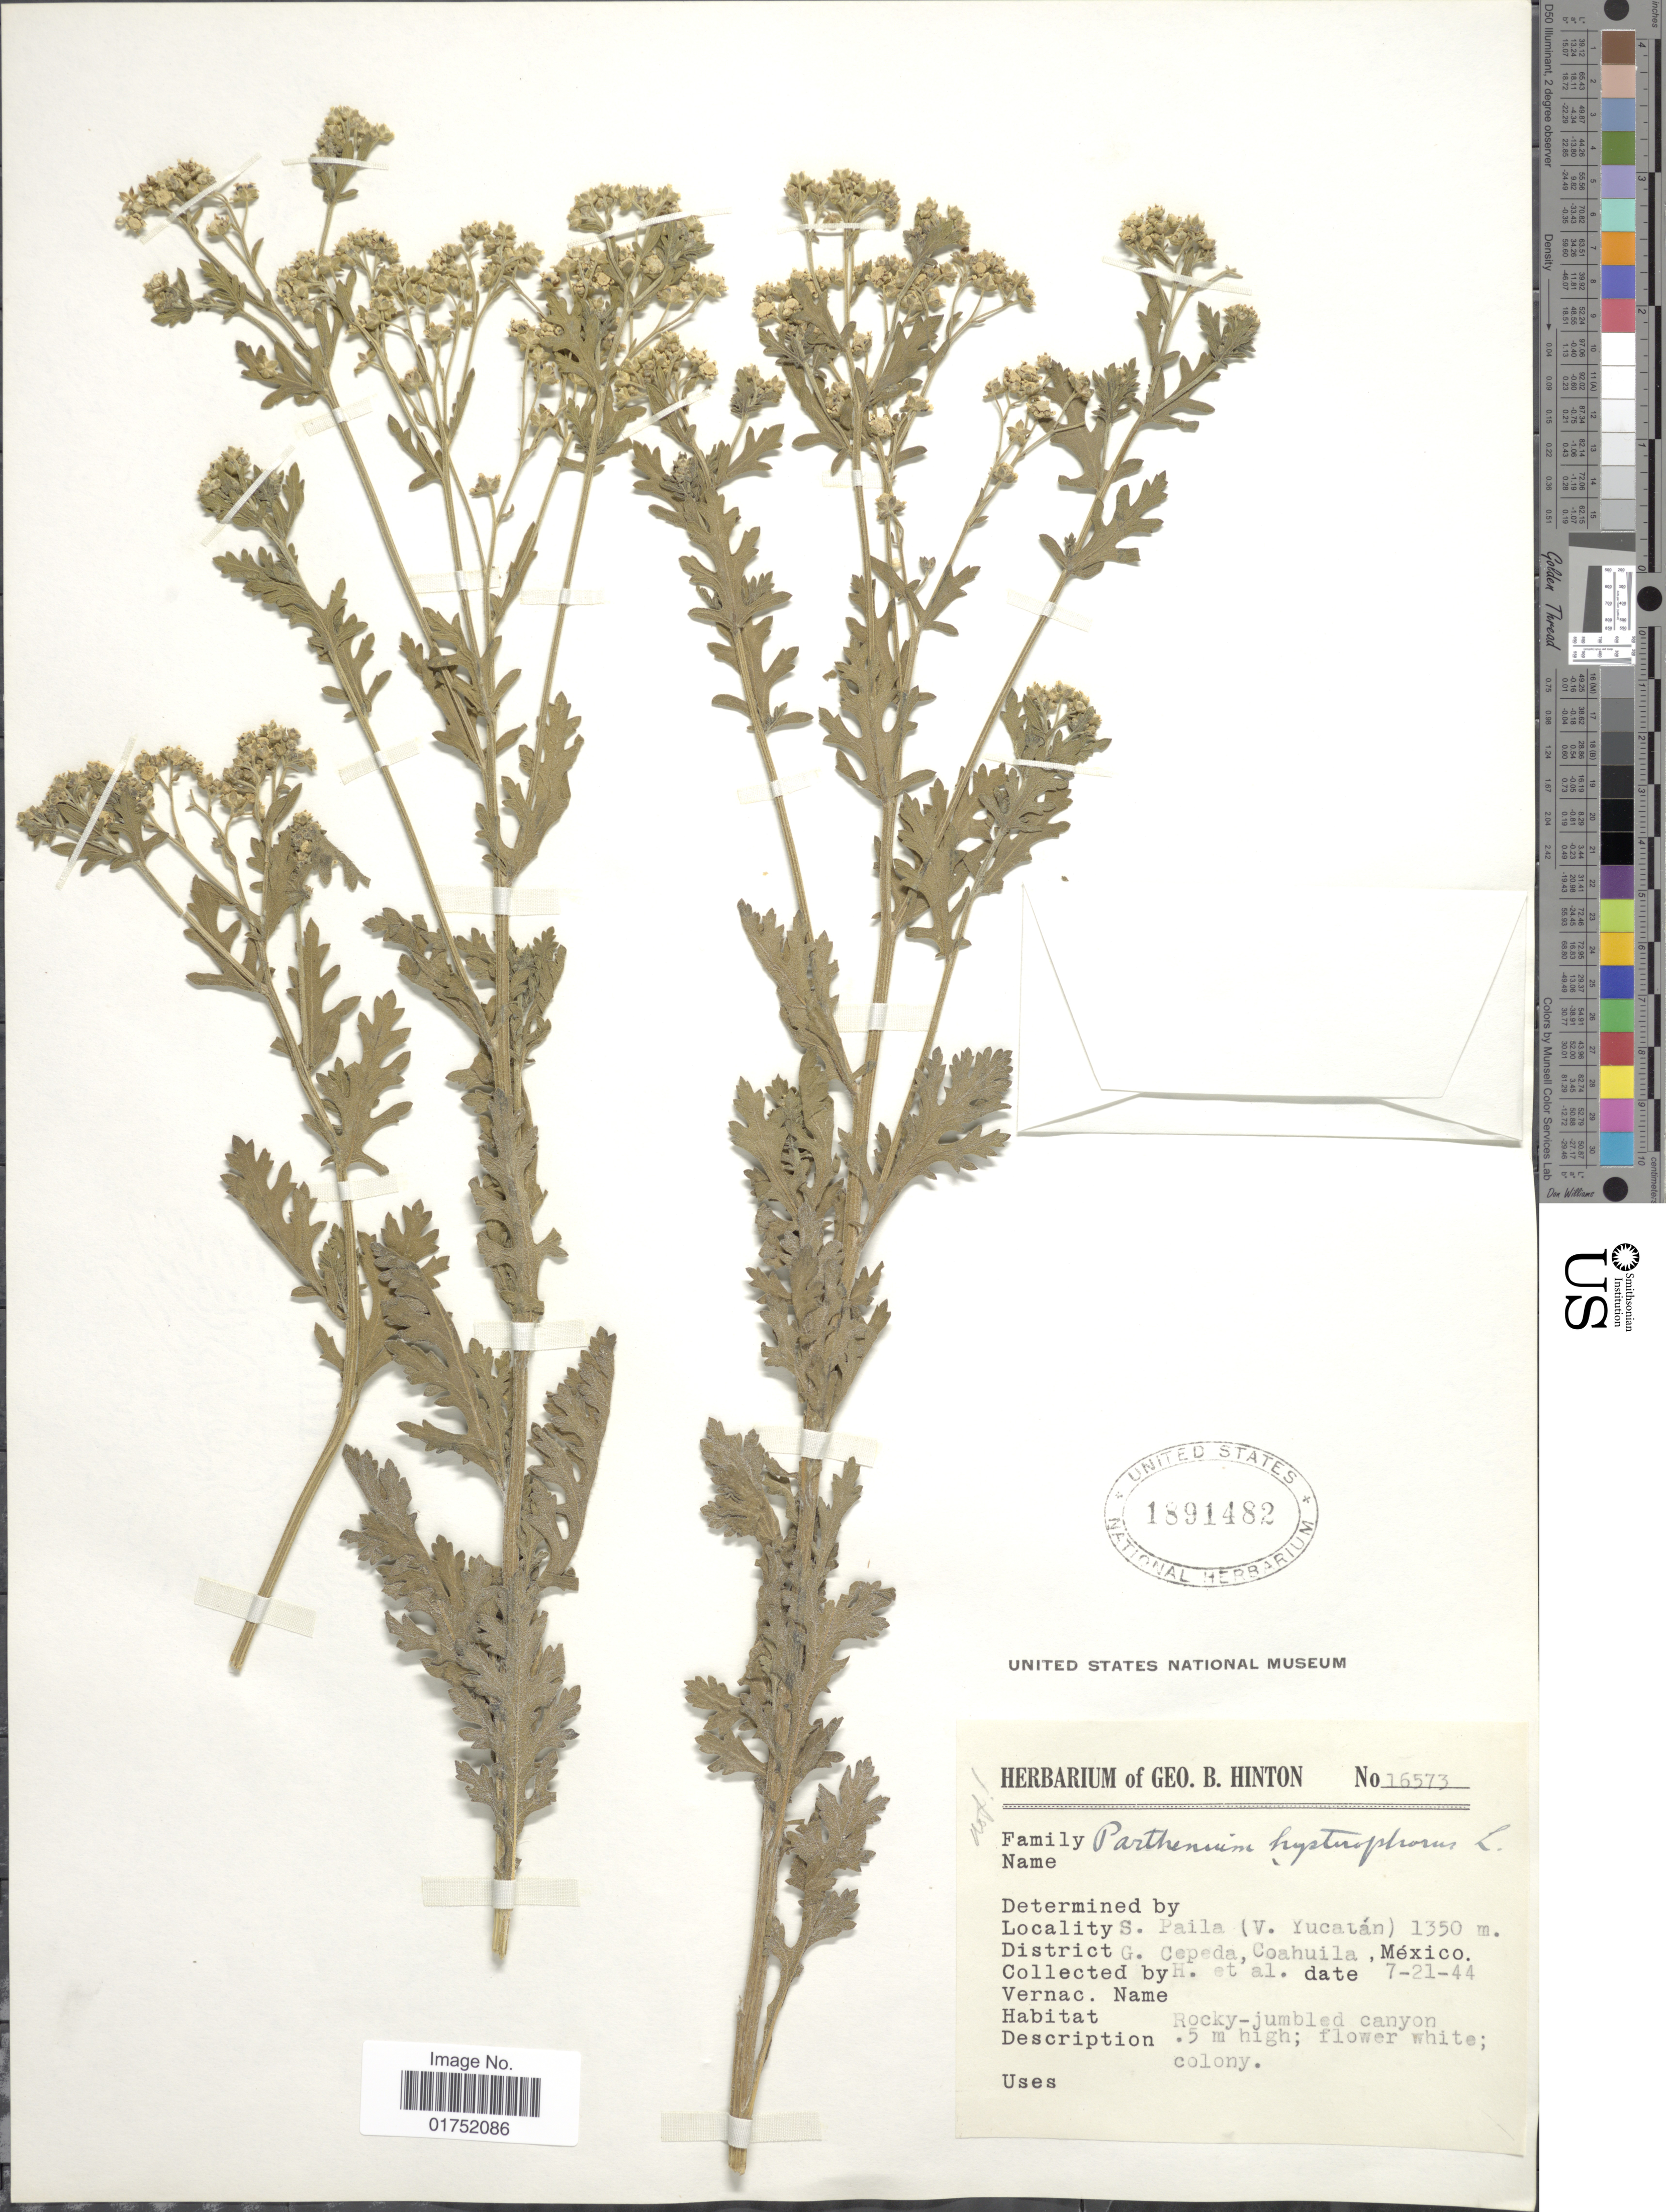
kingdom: Plantae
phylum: Tracheophyta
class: Magnoliopsida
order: Asterales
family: Asteraceae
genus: Parthenium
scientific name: Parthenium confertum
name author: A. Gray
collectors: G. B. Hinton & et al.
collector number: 16573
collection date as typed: Transcribed d/m/y: 21/7/44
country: Mexico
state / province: Coahuila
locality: S, Paila (V. Yucatan), District G. Cepeda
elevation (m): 1350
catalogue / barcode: US 1891482